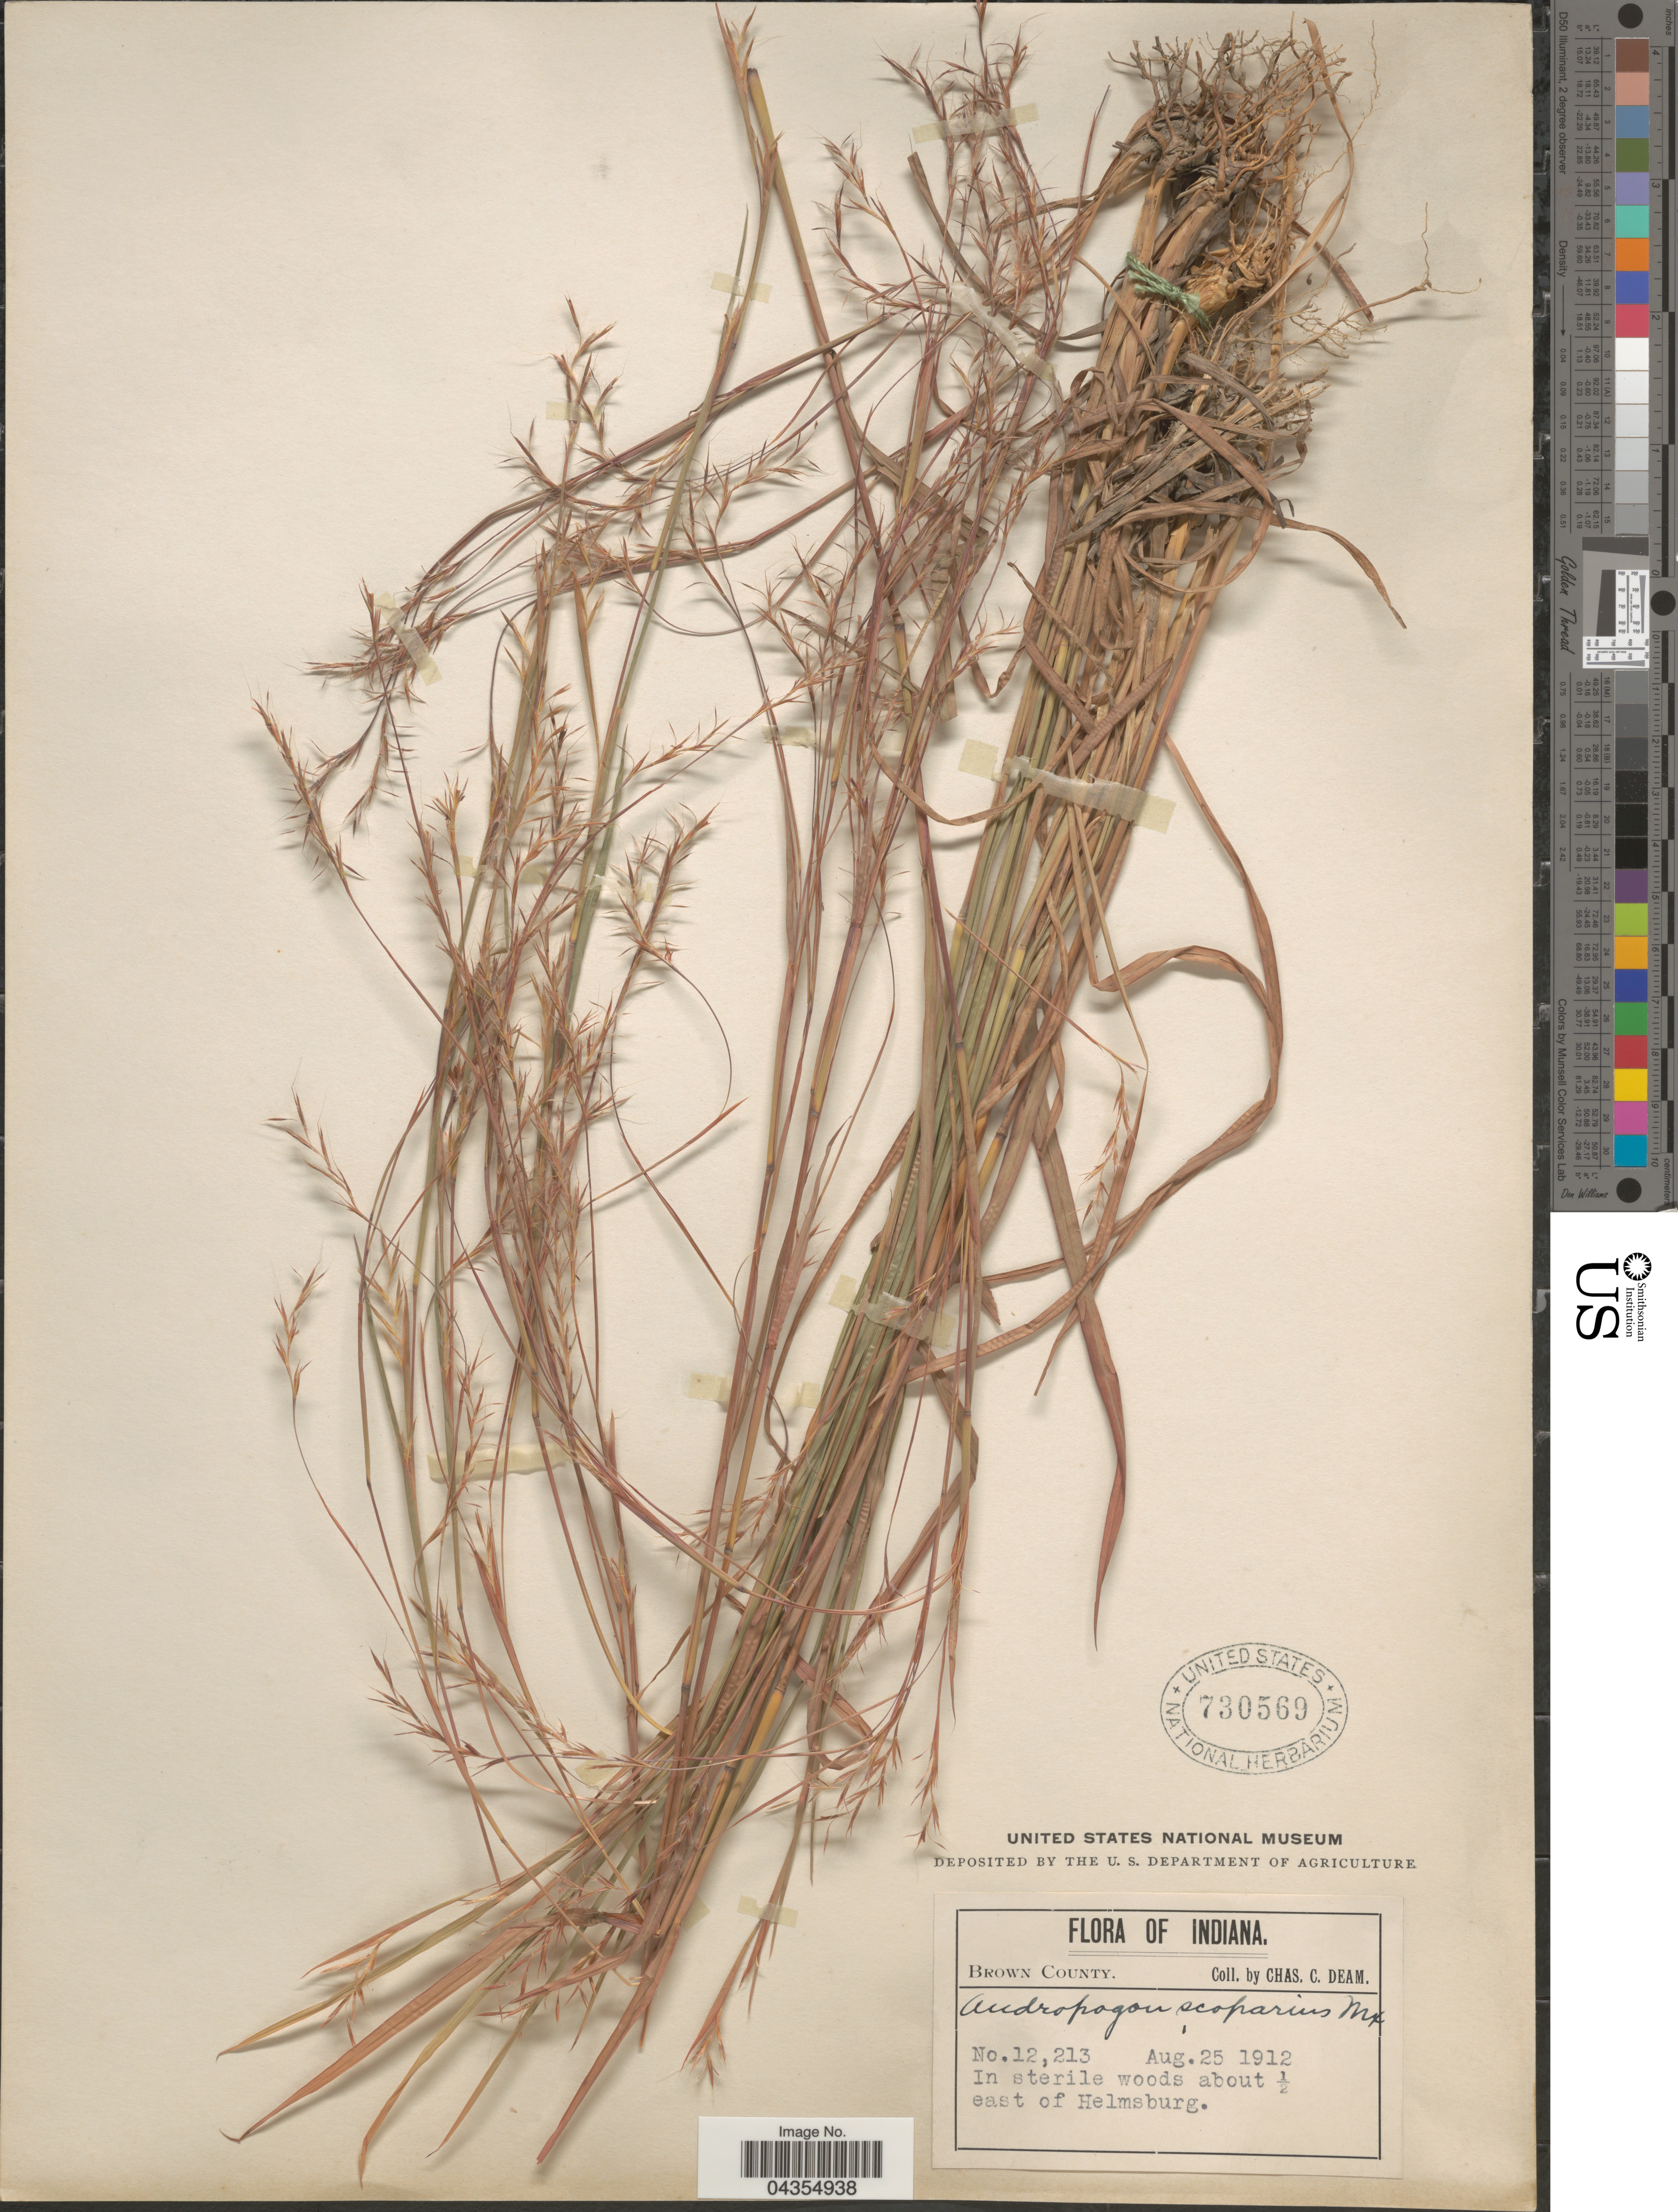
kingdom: Plantae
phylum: Tracheophyta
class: Liliopsida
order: Poales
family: Poaceae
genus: Schizachyrium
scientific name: Schizachyrium sanguineum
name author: (Retz.) Alston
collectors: C. C. Deam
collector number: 12213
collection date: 1912-08-25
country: United States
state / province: Indiana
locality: Brown County. About ½ east of Helmsburg.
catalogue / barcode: US 730569